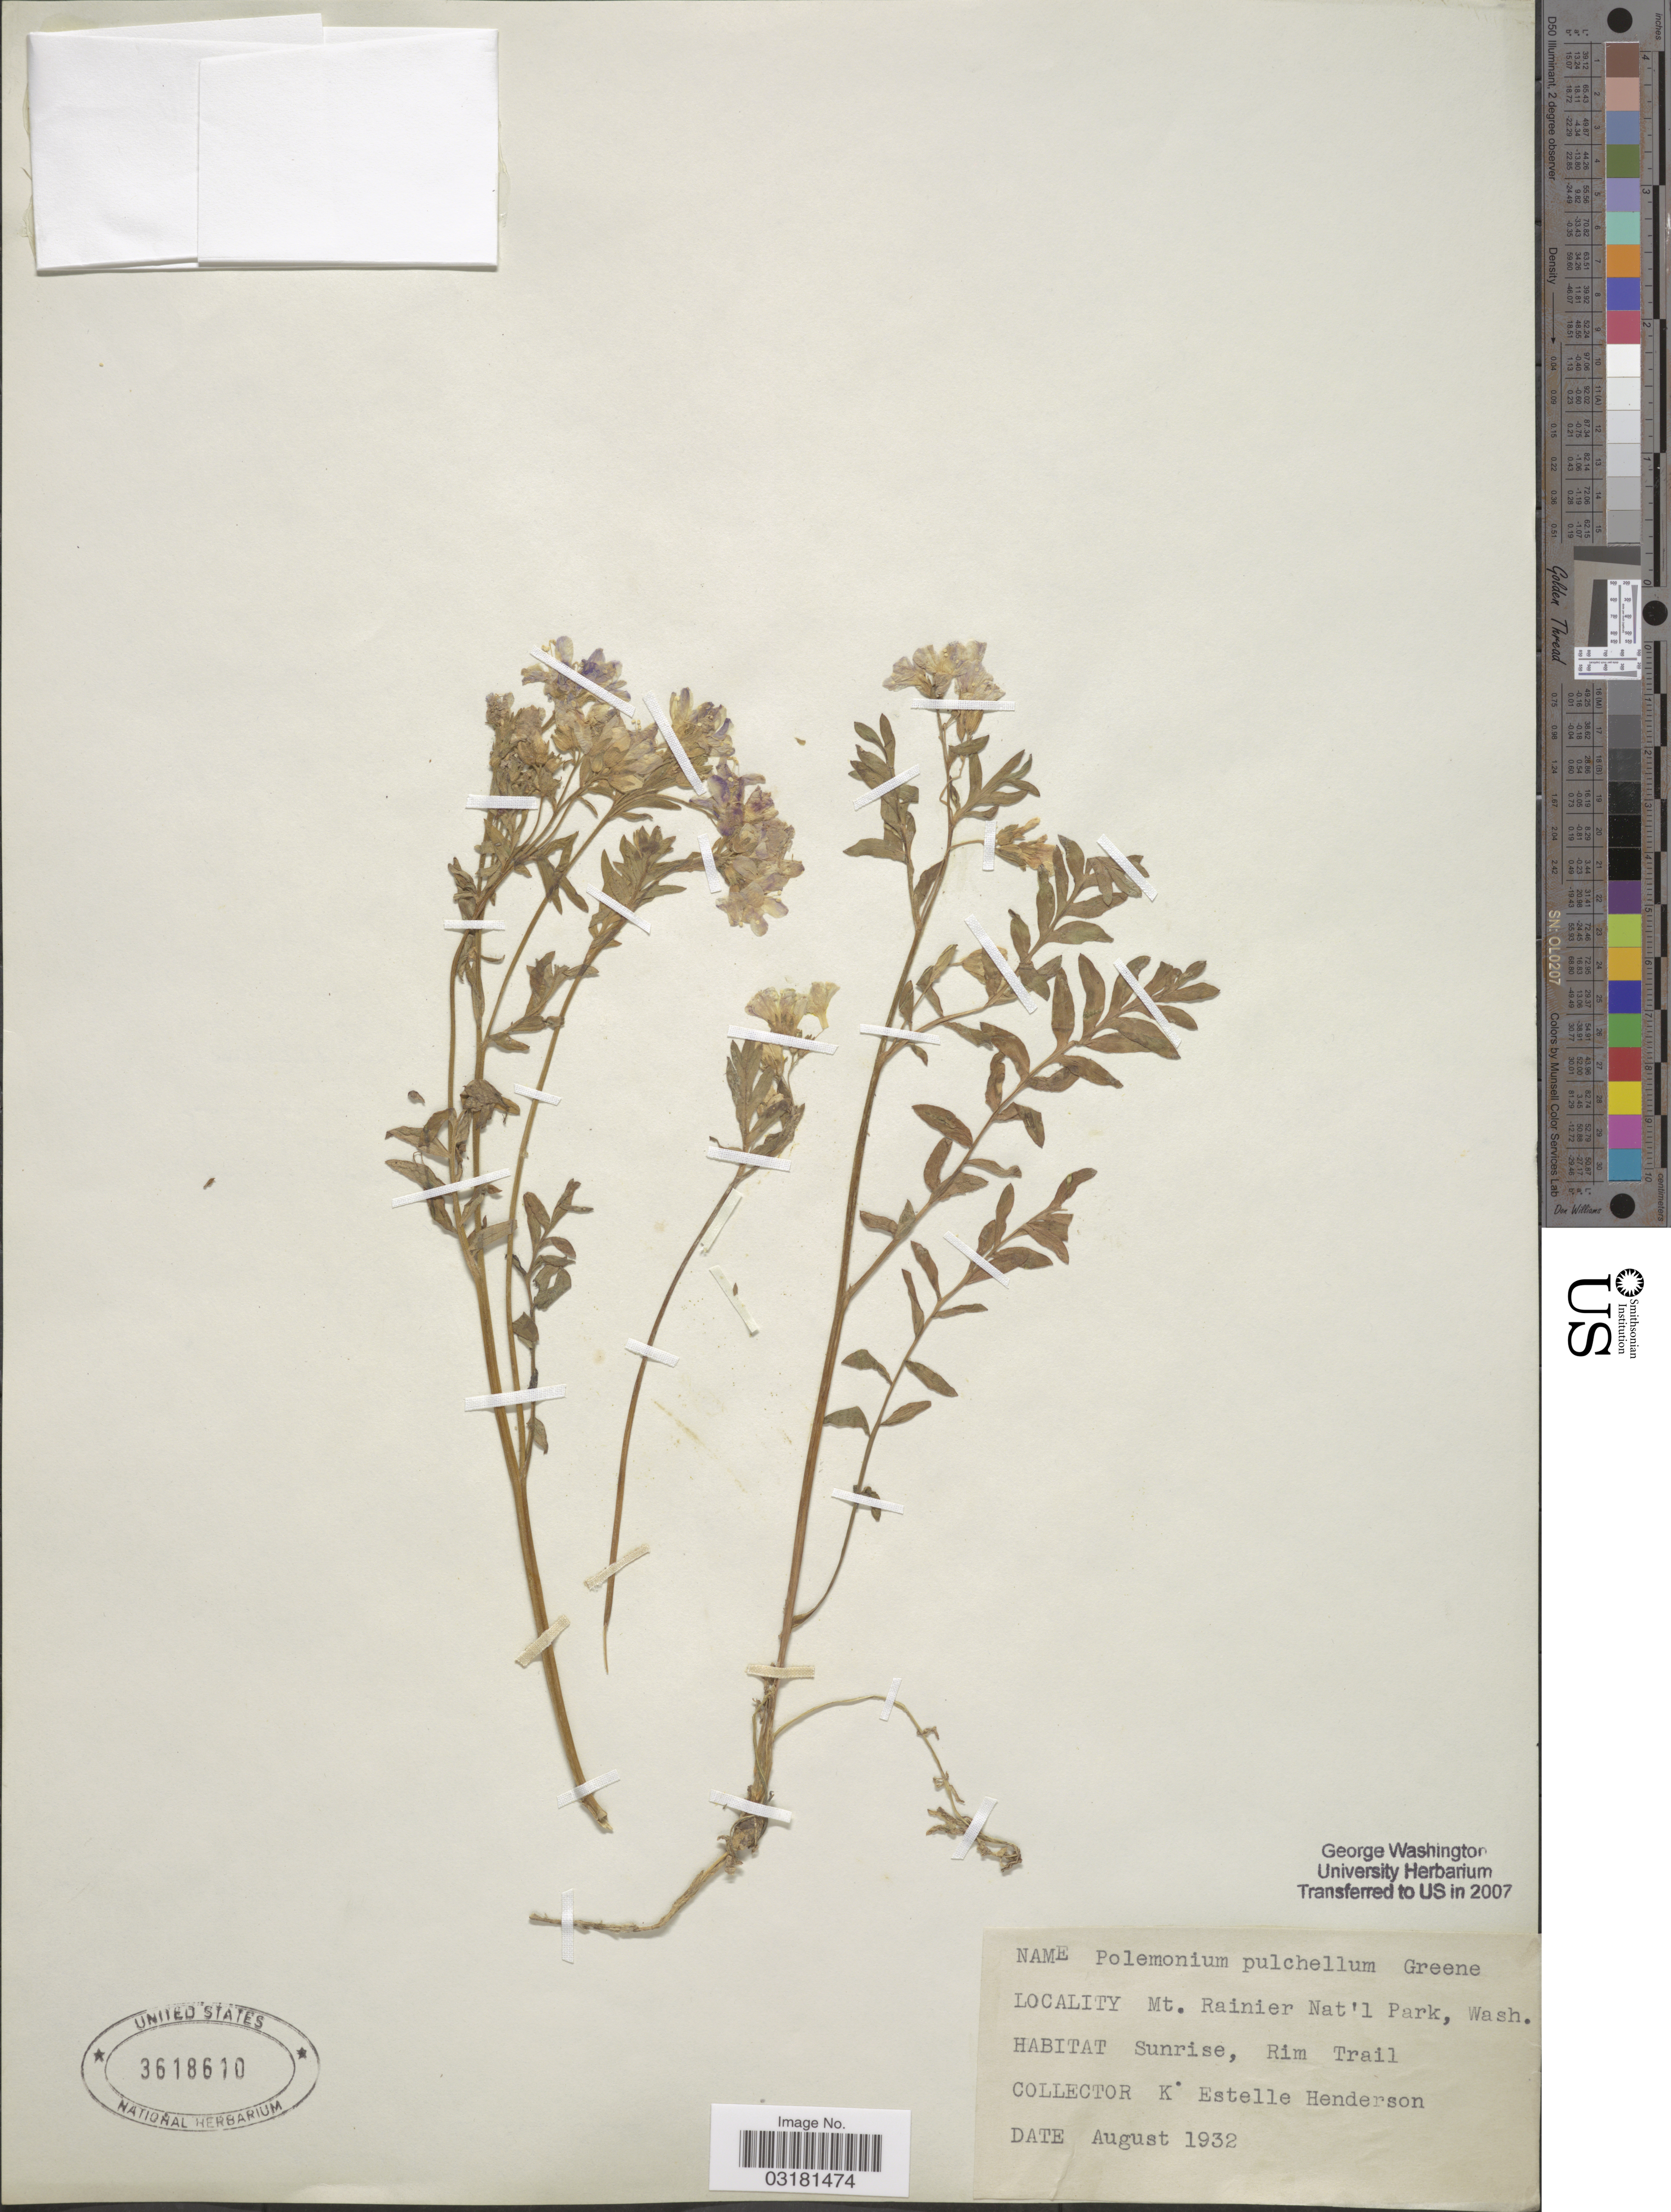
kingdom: Plantae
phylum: Tracheophyta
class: Magnoliopsida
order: Ericales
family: Polemoniaceae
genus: Polemonium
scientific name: Polemonium pulchellum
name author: Bunge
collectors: K. Henderson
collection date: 1932-08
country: United States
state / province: Washington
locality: Mt. Rainier Nat'l Park, Wash. Sunrise, Rim Trail.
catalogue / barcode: US 3618610